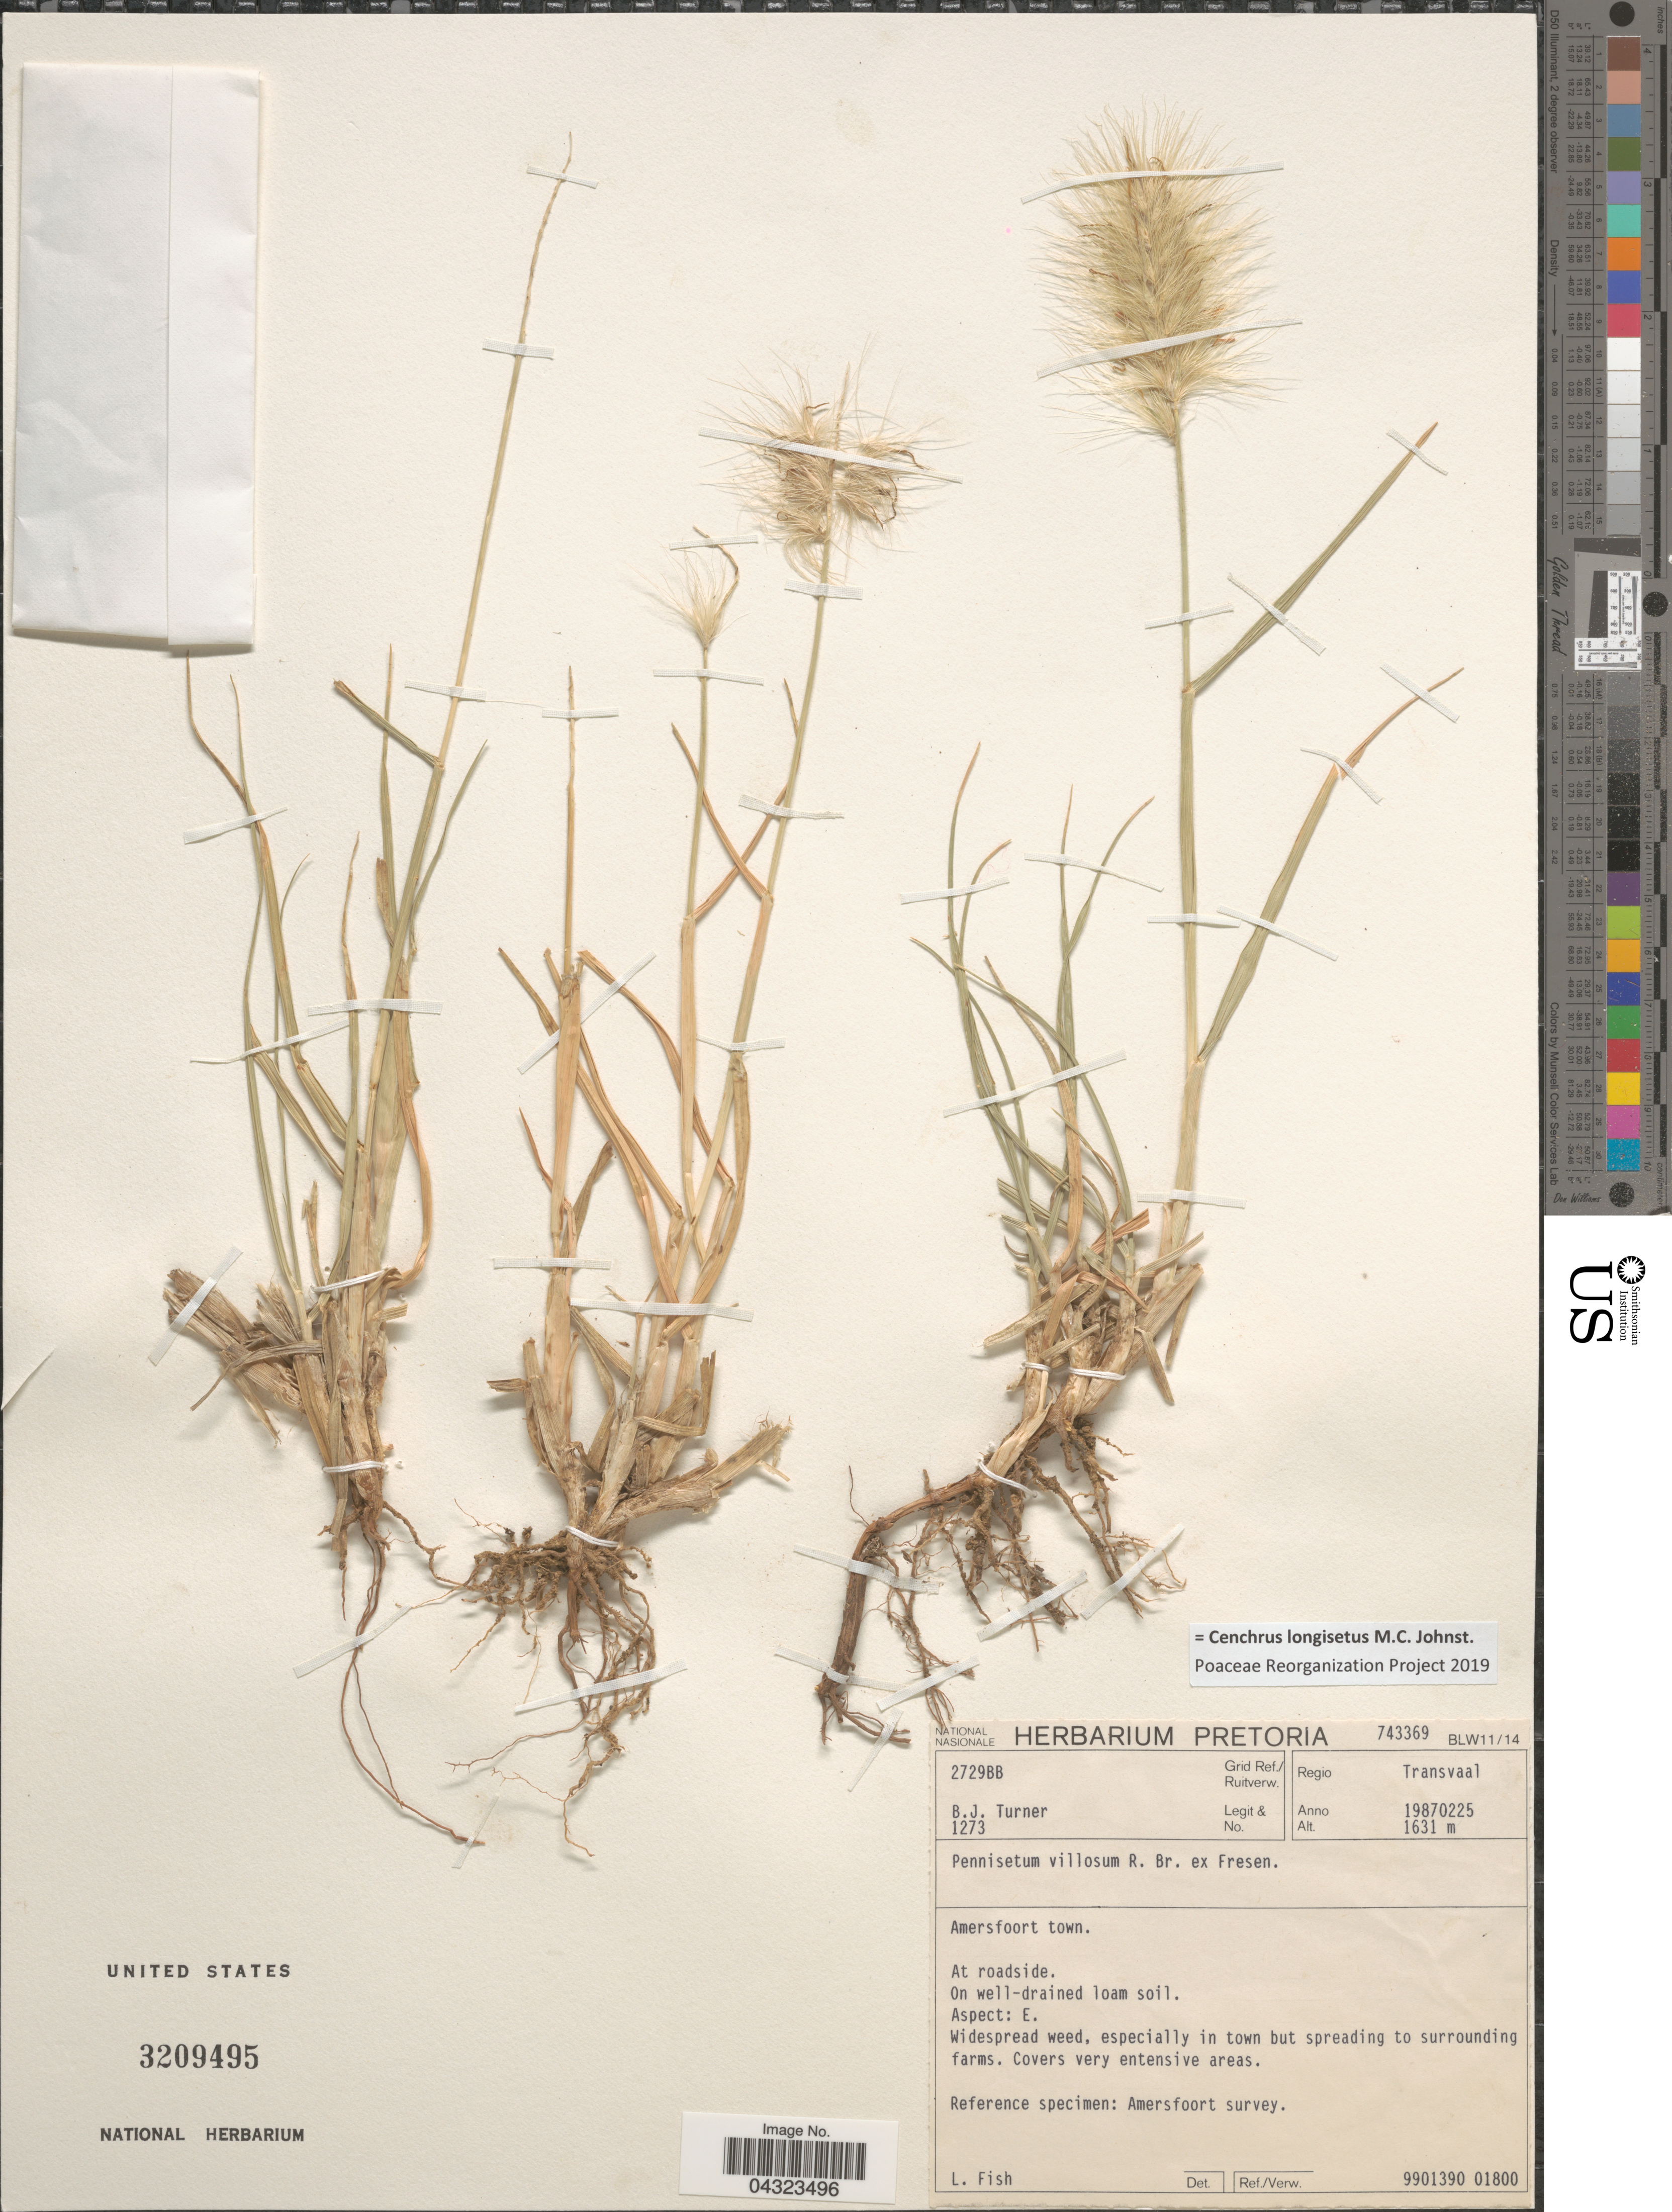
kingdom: Plantae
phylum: Tracheophyta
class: Liliopsida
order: Poales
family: Poaceae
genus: Cenchrus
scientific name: Cenchrus longisetus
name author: M.C. Johnst.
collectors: B. J. Turner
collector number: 1273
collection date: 1987-02-25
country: South Africa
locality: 2729BB Grid Ref./Ruitverw. Regio Transvaal. Amersfoort town. At roadside. Aspect: E.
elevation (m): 1631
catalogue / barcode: US 3209495